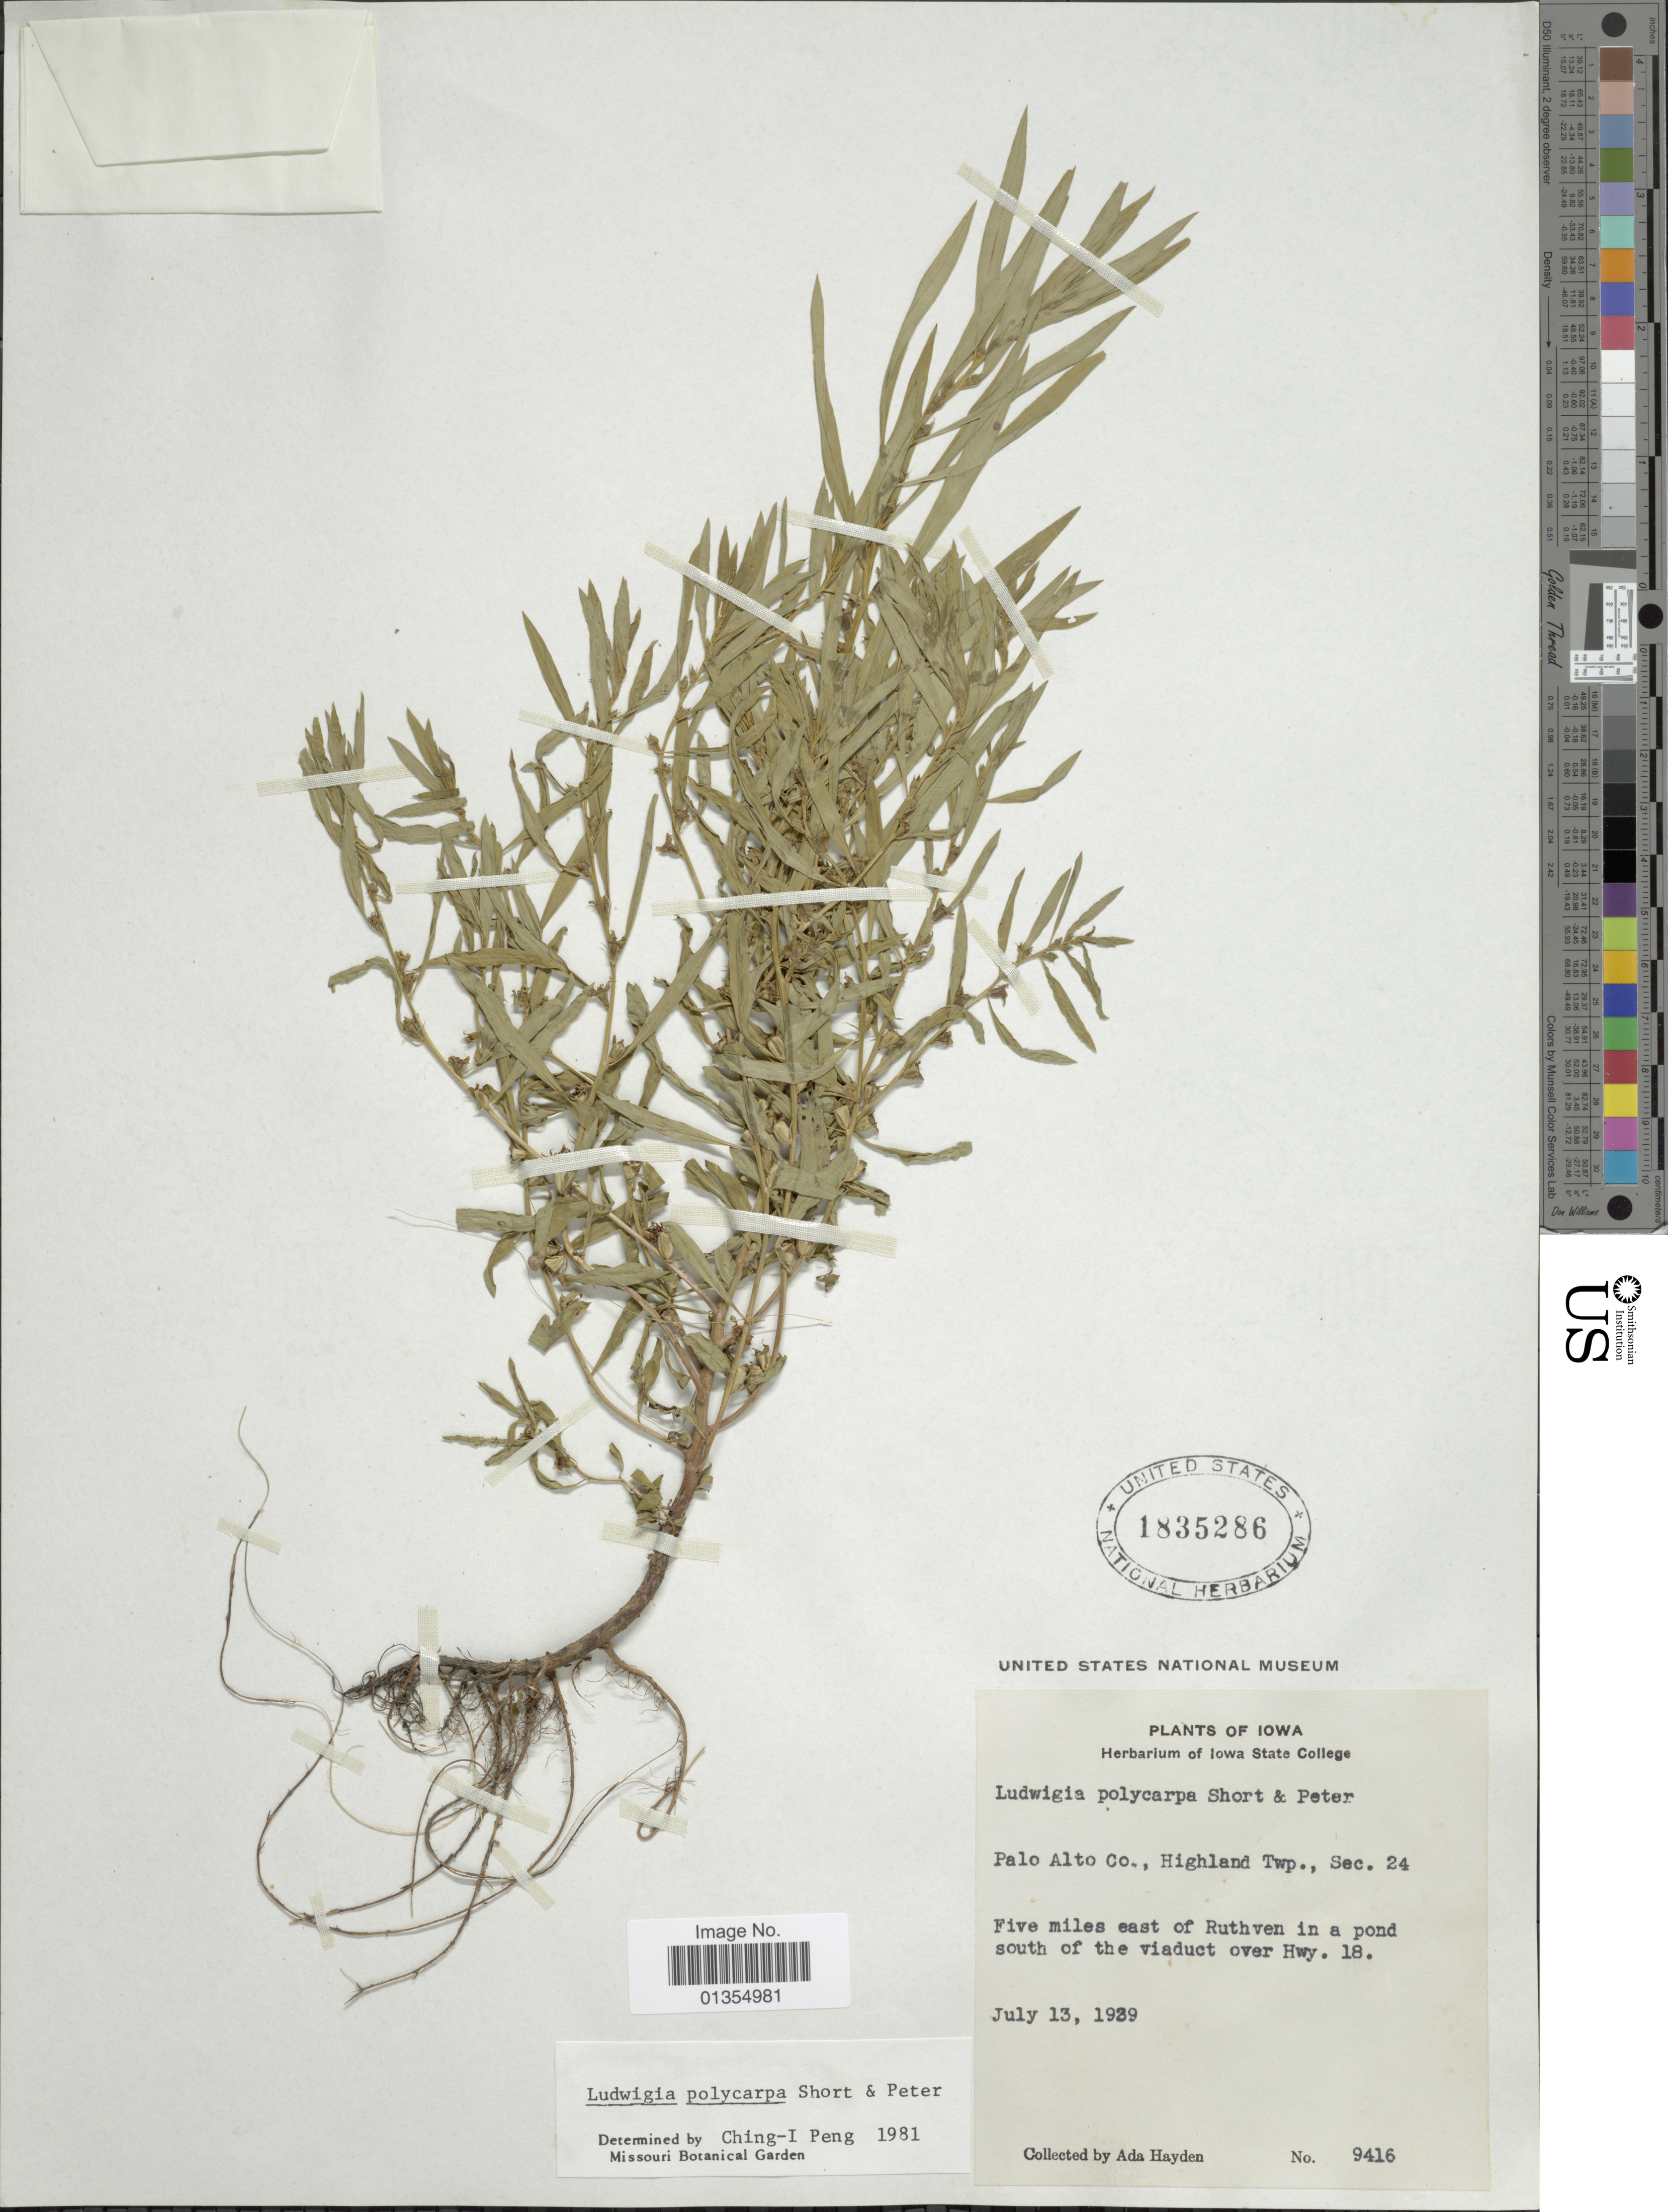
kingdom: Plantae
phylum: Tracheophyta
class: Magnoliopsida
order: Myrtales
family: Onagraceae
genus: Ludwigia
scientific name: Ludwigia polycarpa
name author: Short & R. Peter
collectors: Ada Hayden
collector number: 9416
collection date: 1939-07-13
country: United States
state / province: Iowa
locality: Palo Alto Co., Highland Twp., Sec 24, five miles east of Ruthven in a pond south of the viaduct over Hwy 18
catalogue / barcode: US 1835286